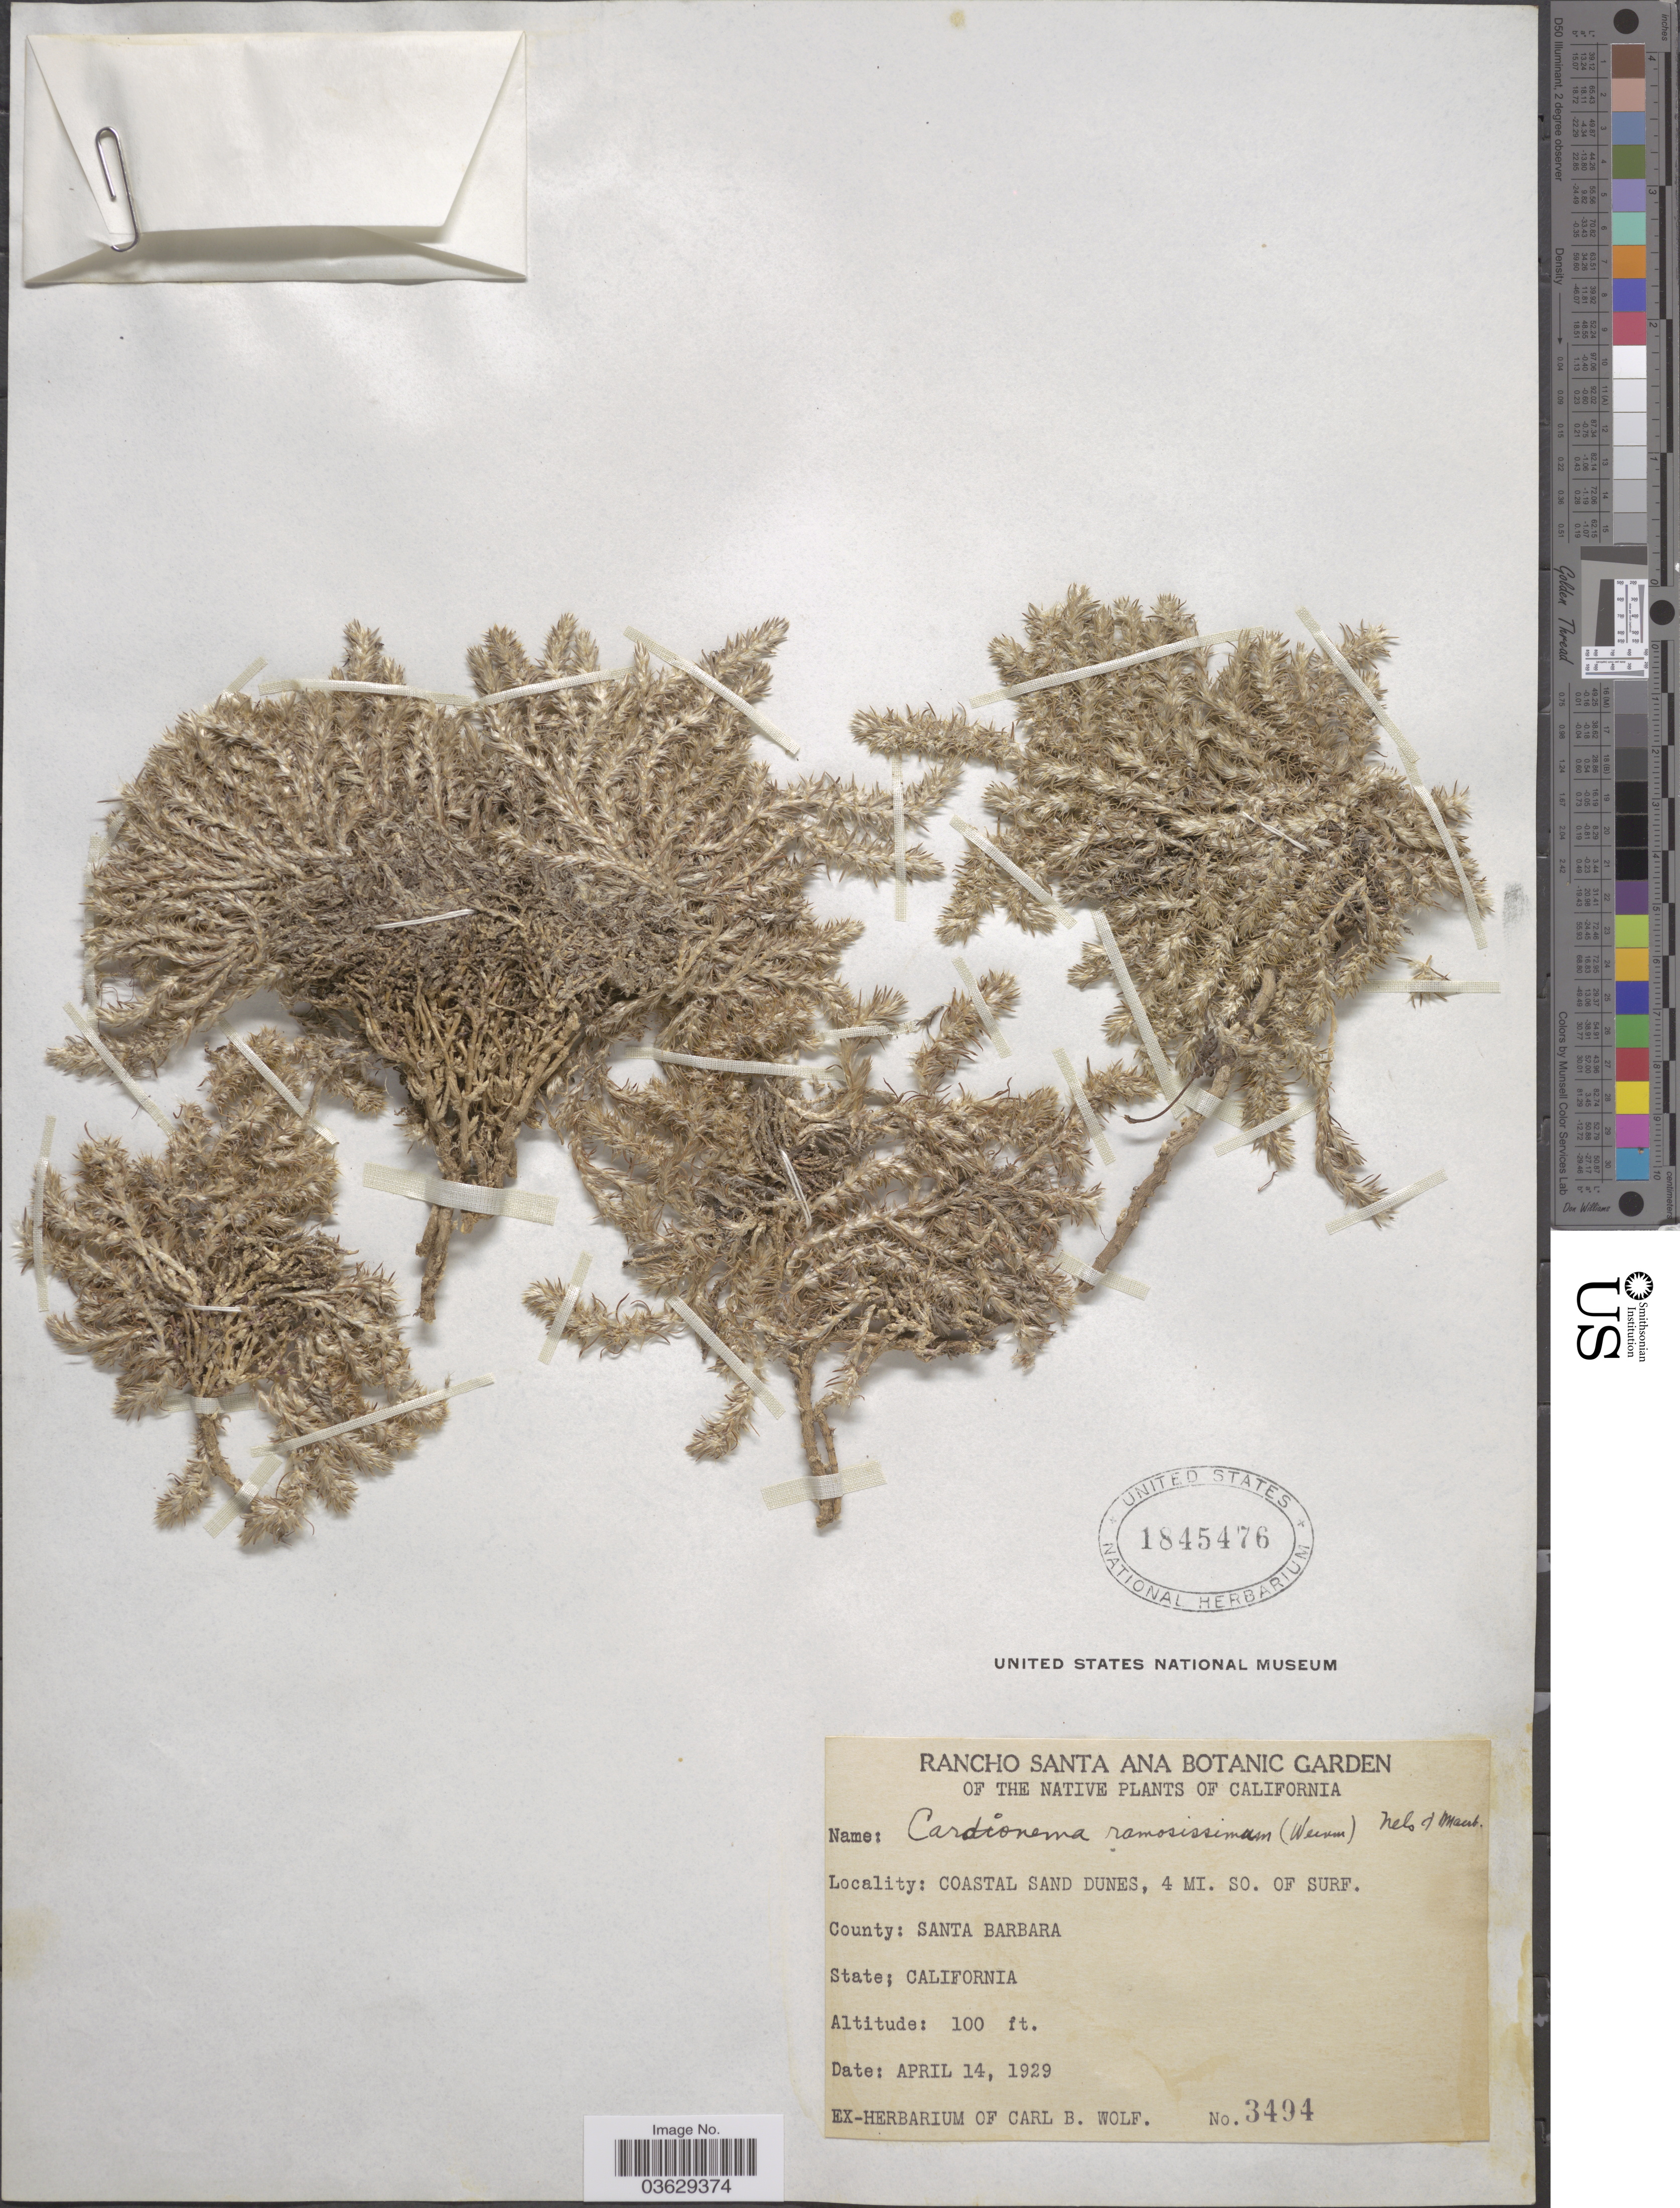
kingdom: Plantae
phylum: Tracheophyta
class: Magnoliopsida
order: Caryophyllales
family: Caryophyllaceae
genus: Cardionema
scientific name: Cardionema ramosissimum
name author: (Weinm.) A. Nelson & J.F. Macbr.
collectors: ex herb. Carl B. Wolf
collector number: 3494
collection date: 1929-04-14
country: United States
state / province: California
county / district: Santa Barbara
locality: Coastal Sand Dunes, 4 mi. so. of Surf. County: Santa Barbara.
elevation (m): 30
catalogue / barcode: US 1845476